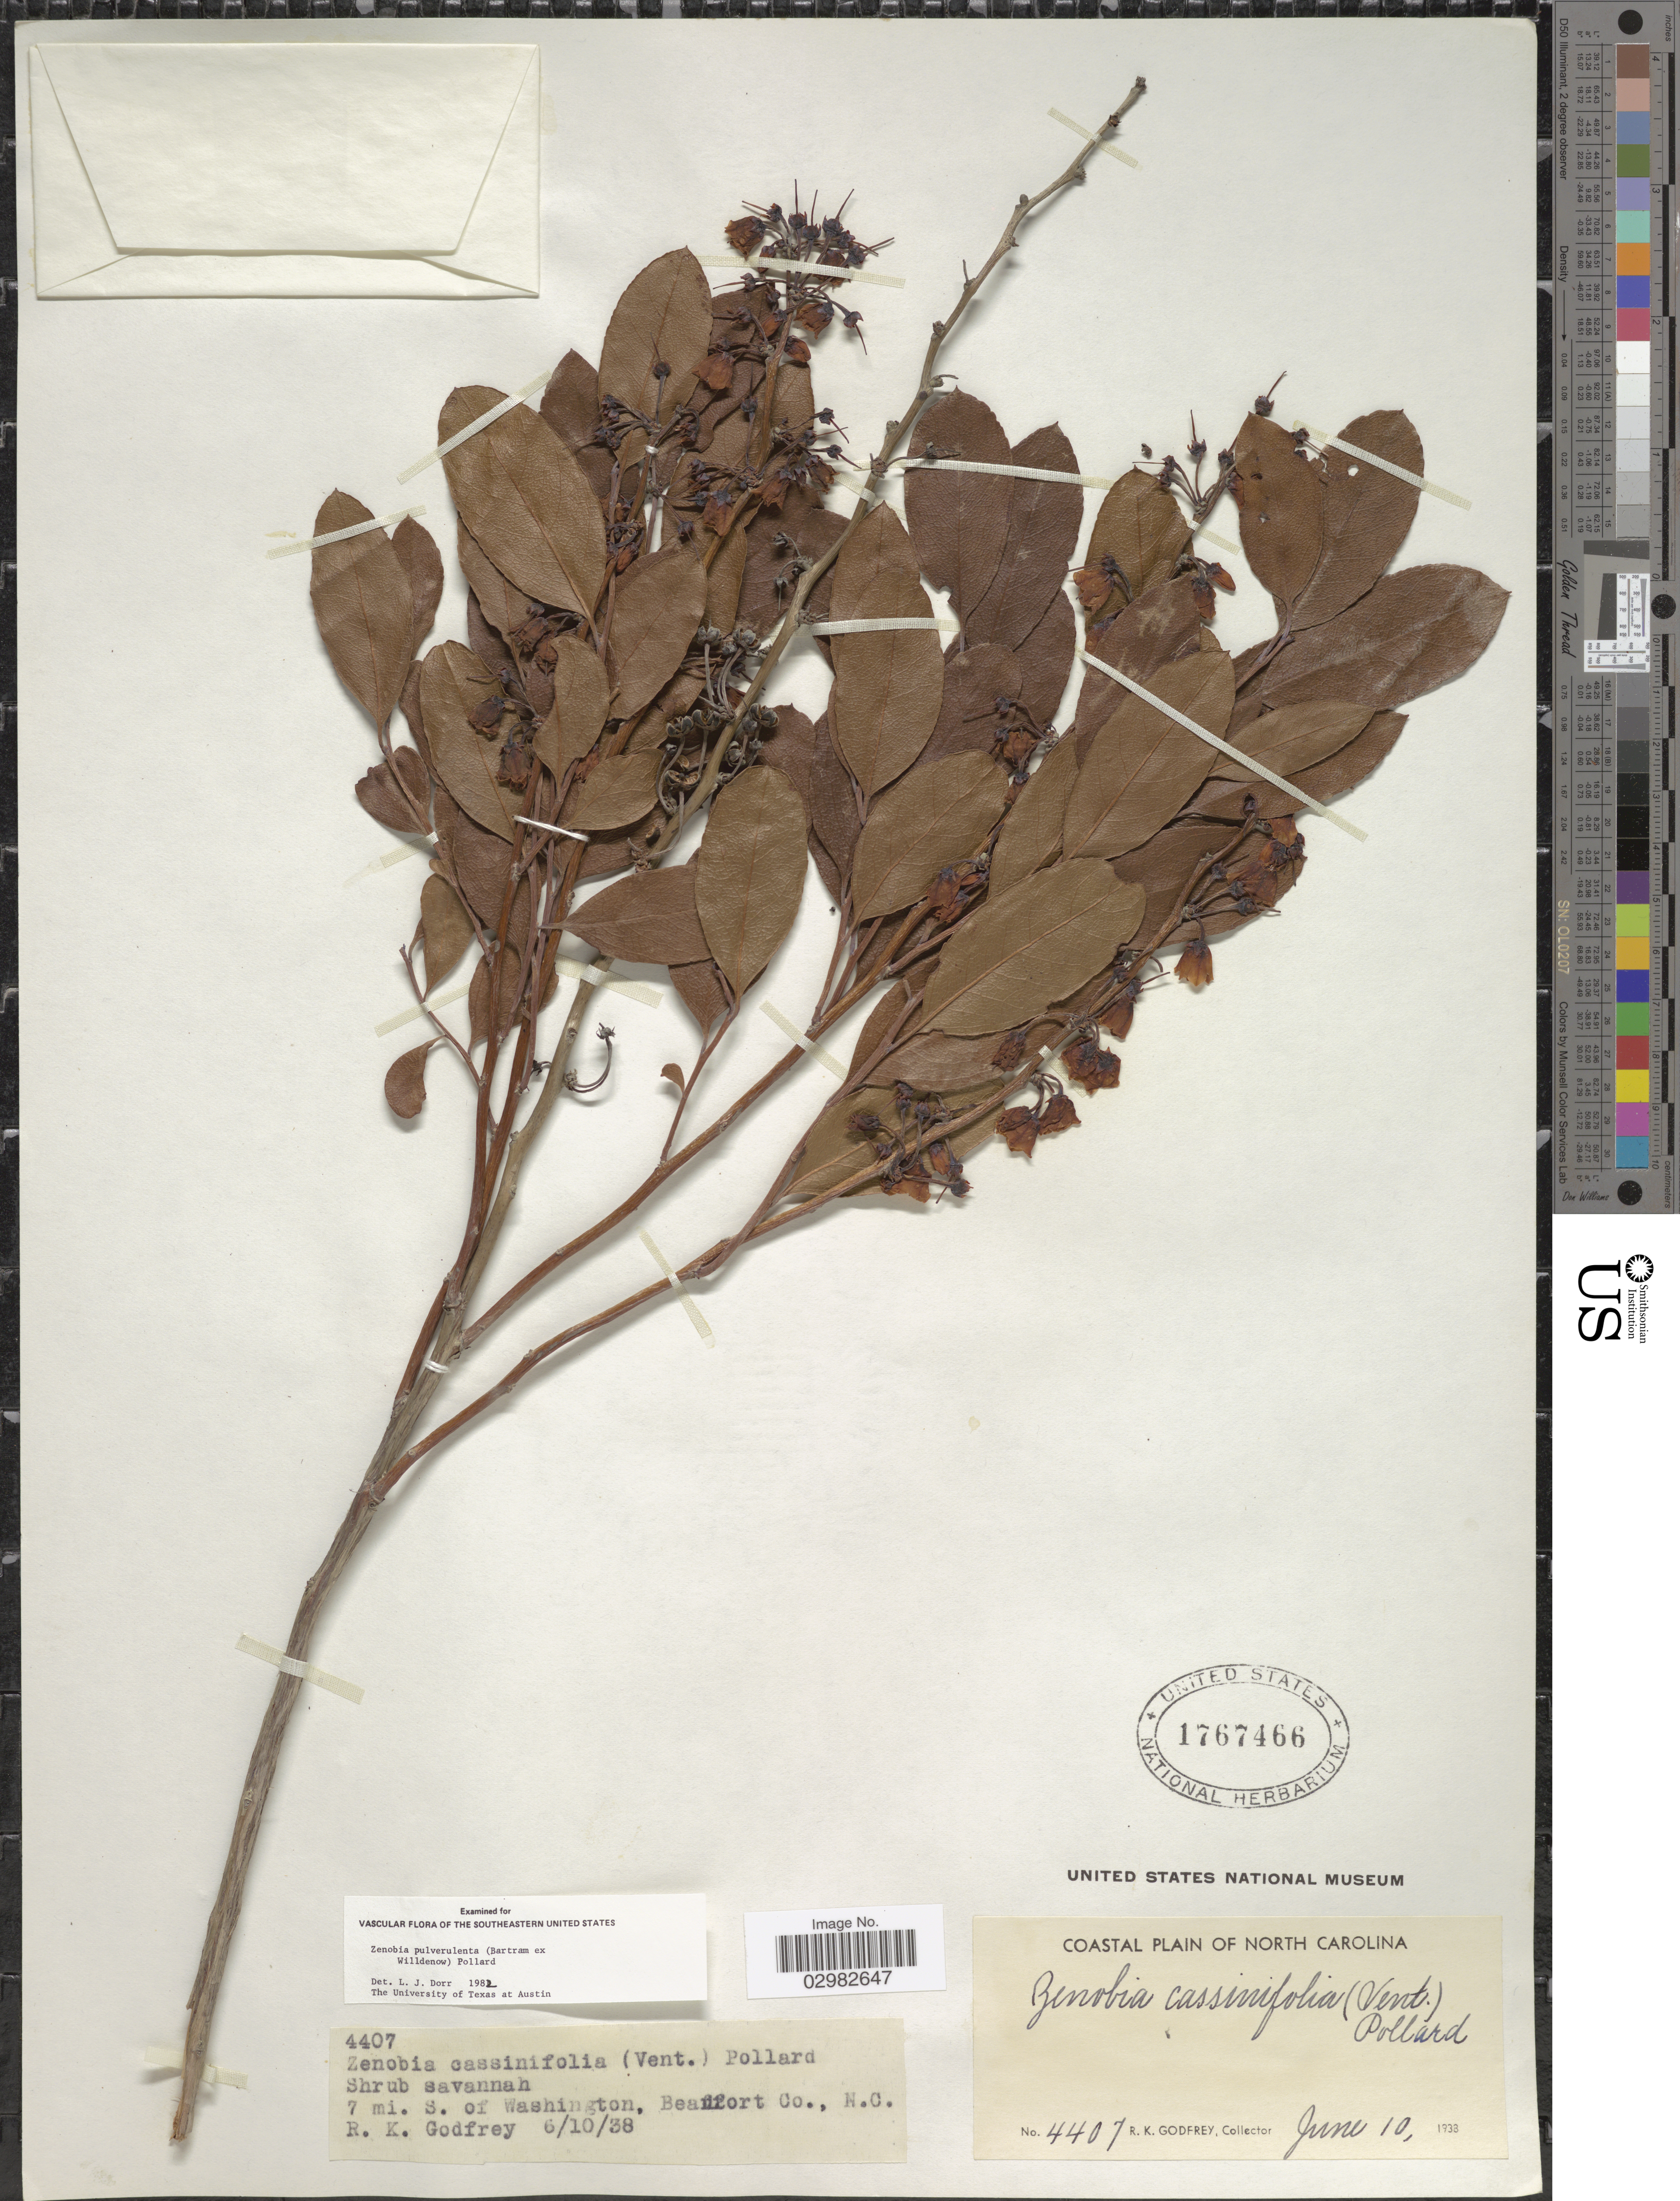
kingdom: Plantae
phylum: Tracheophyta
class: Magnoliopsida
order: Ericales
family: Ericaceae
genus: Zenobia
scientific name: Zenobia pulverulenta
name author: (W. Bartram ex Willd.) Pollard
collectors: R. K. Godfrey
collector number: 4407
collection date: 1938-06-10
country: United States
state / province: North Carolina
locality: Coastal Plain of North Carolina, 7 mi. S. of Washington, Beaffort Co.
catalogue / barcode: US 1767466